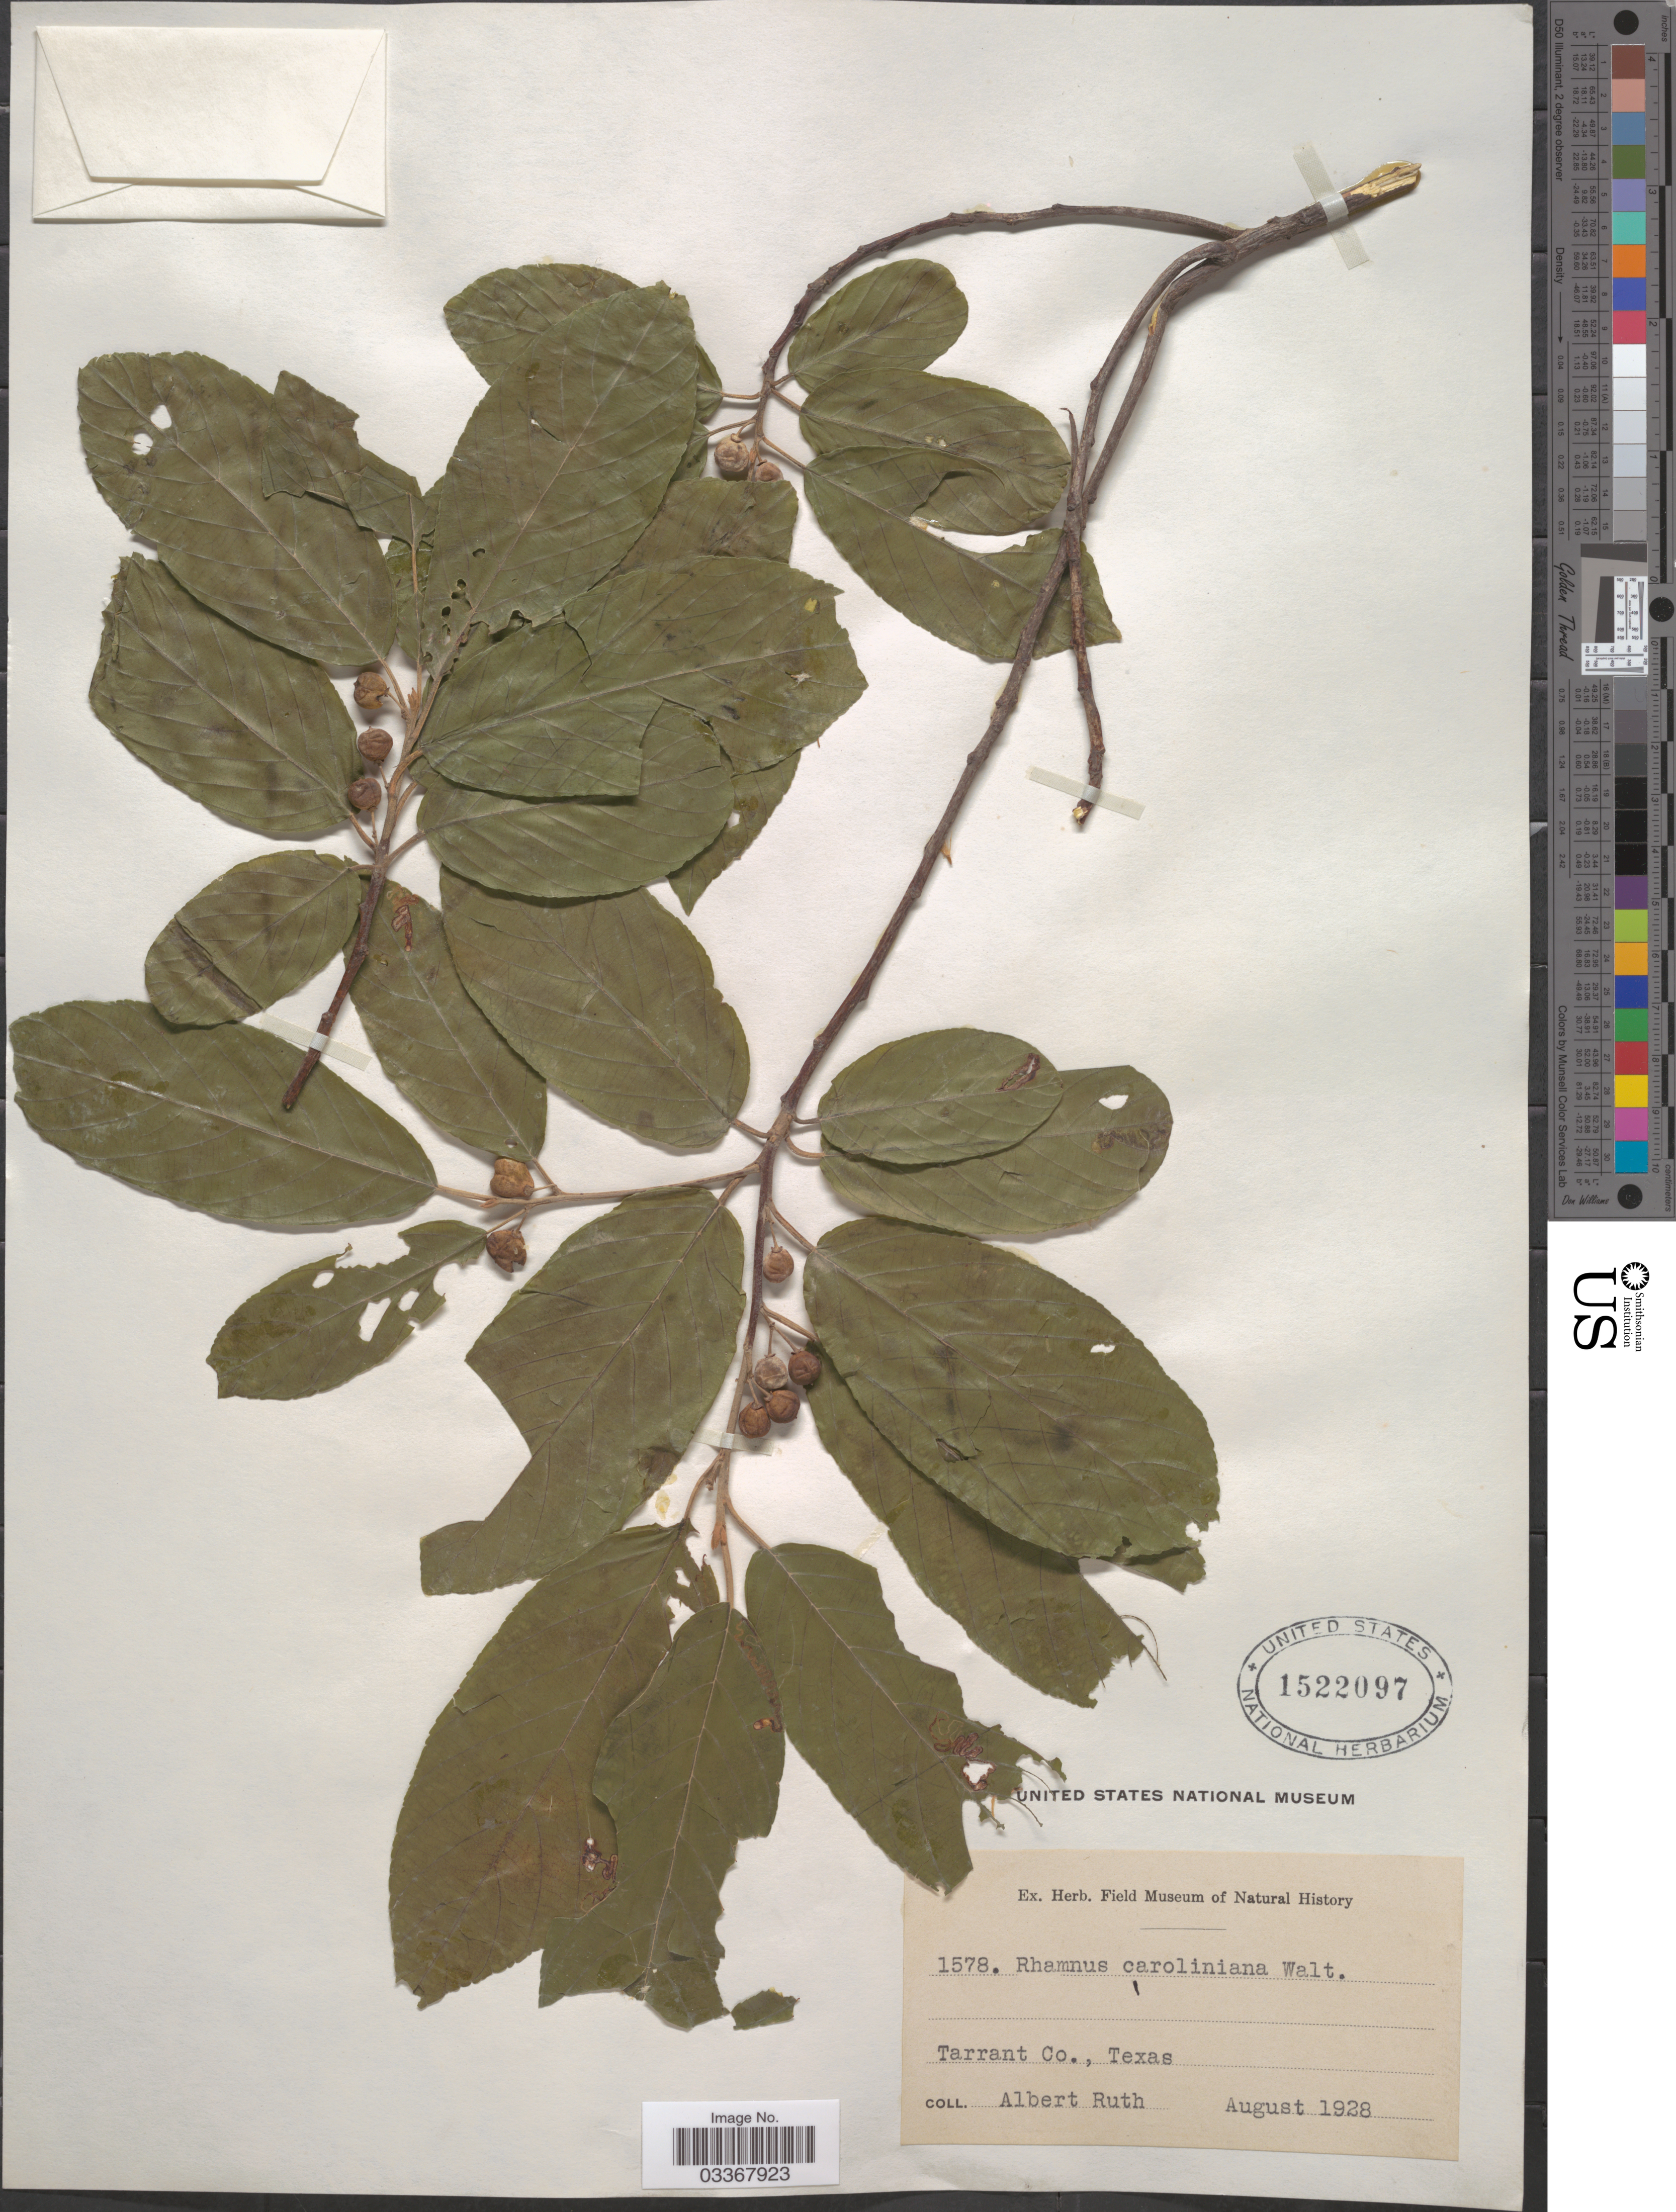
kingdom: Plantae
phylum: Tracheophyta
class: Magnoliopsida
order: Rosales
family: Rhamnaceae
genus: Frangula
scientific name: Frangula caroliniana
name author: (Walter) A. Gray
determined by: Strong, Mark T., (BOT), Smithsonian Institution - National Museum of Natural History (UNITED STATES)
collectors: A. Ruth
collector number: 1578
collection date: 1928-08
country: United States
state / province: Texas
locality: Tarrant Co.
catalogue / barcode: US 1522097